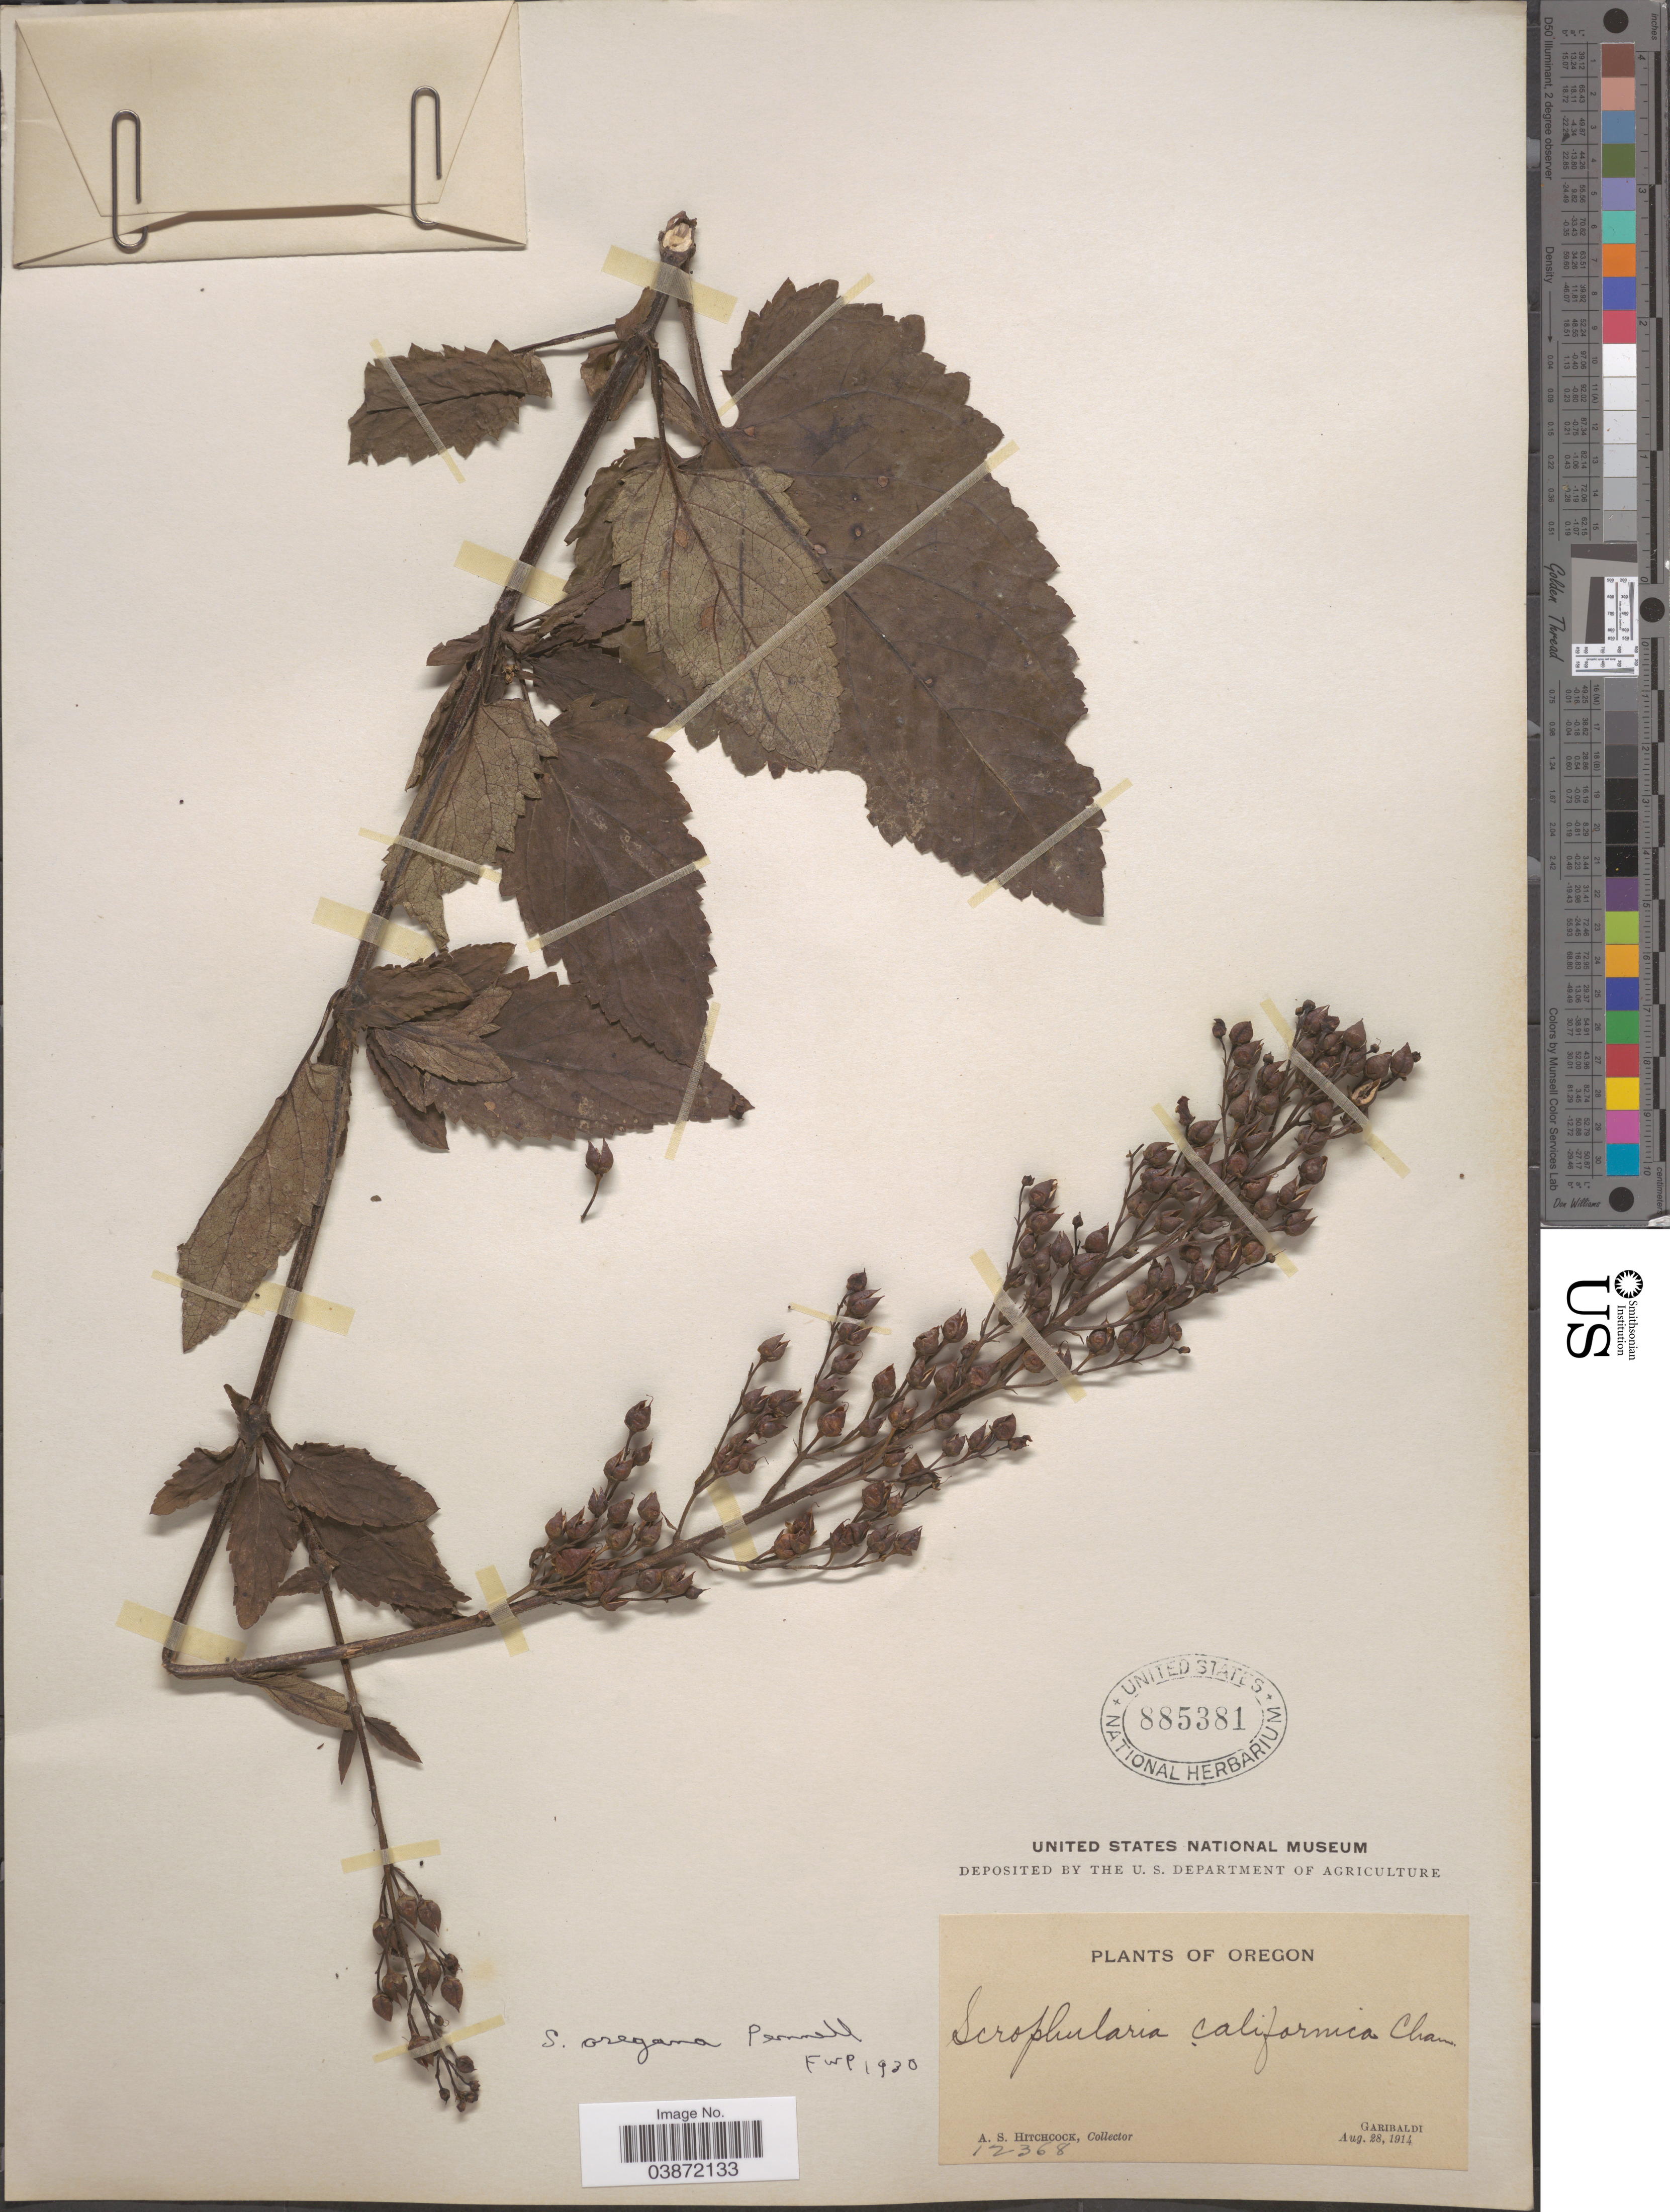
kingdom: Plantae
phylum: Tracheophyta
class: Magnoliopsida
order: Lamiales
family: Scrophulariaceae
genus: Scrophularia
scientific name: Scrophularia oregana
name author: Pennell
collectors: A. S. Hitchcock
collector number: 12368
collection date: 1914-08-28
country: United States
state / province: Oregon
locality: Garibaldi.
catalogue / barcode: US 885381